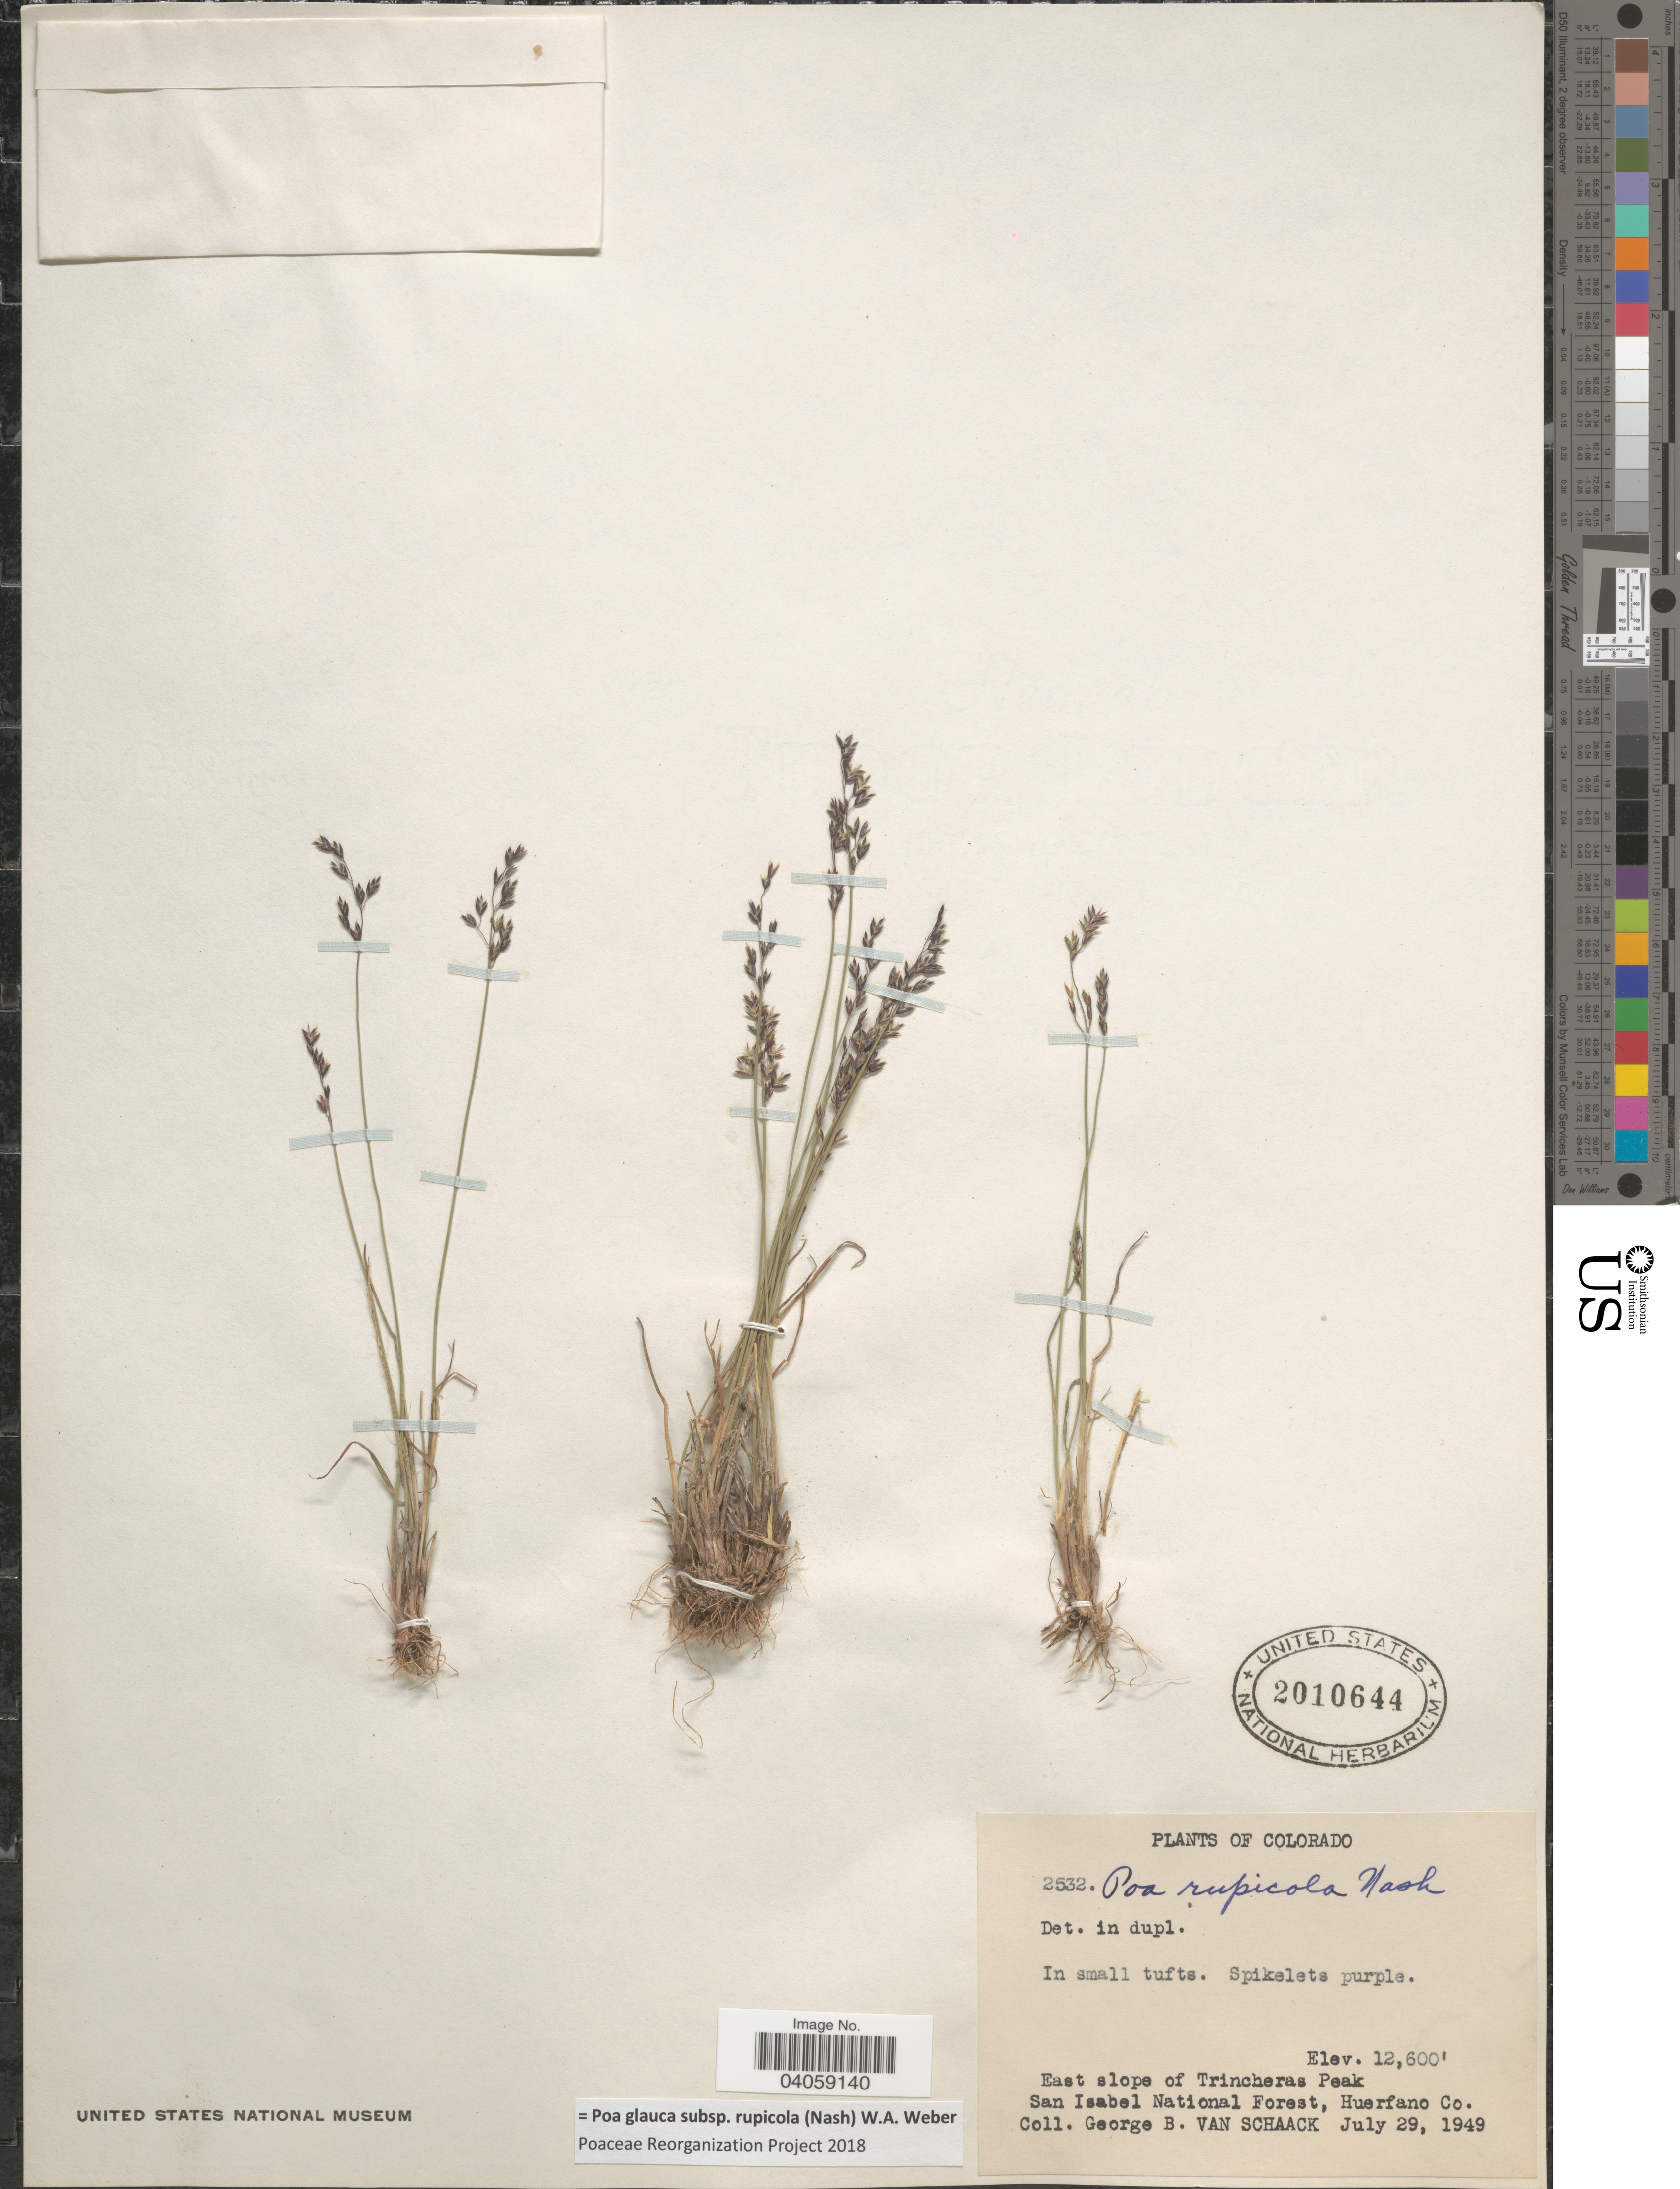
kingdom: Plantae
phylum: Tracheophyta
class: Liliopsida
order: Poales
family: Poaceae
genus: Poa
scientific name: Poa glauca subsp. rupicola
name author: (Nash) W.A. Weber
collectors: G. Van Schaack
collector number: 2532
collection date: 1949-07-29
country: United States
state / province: Colorado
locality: East slope of Trincheras Peak. San Isabel National Forest, Huerfano Co.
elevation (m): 3840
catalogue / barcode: US 2010644